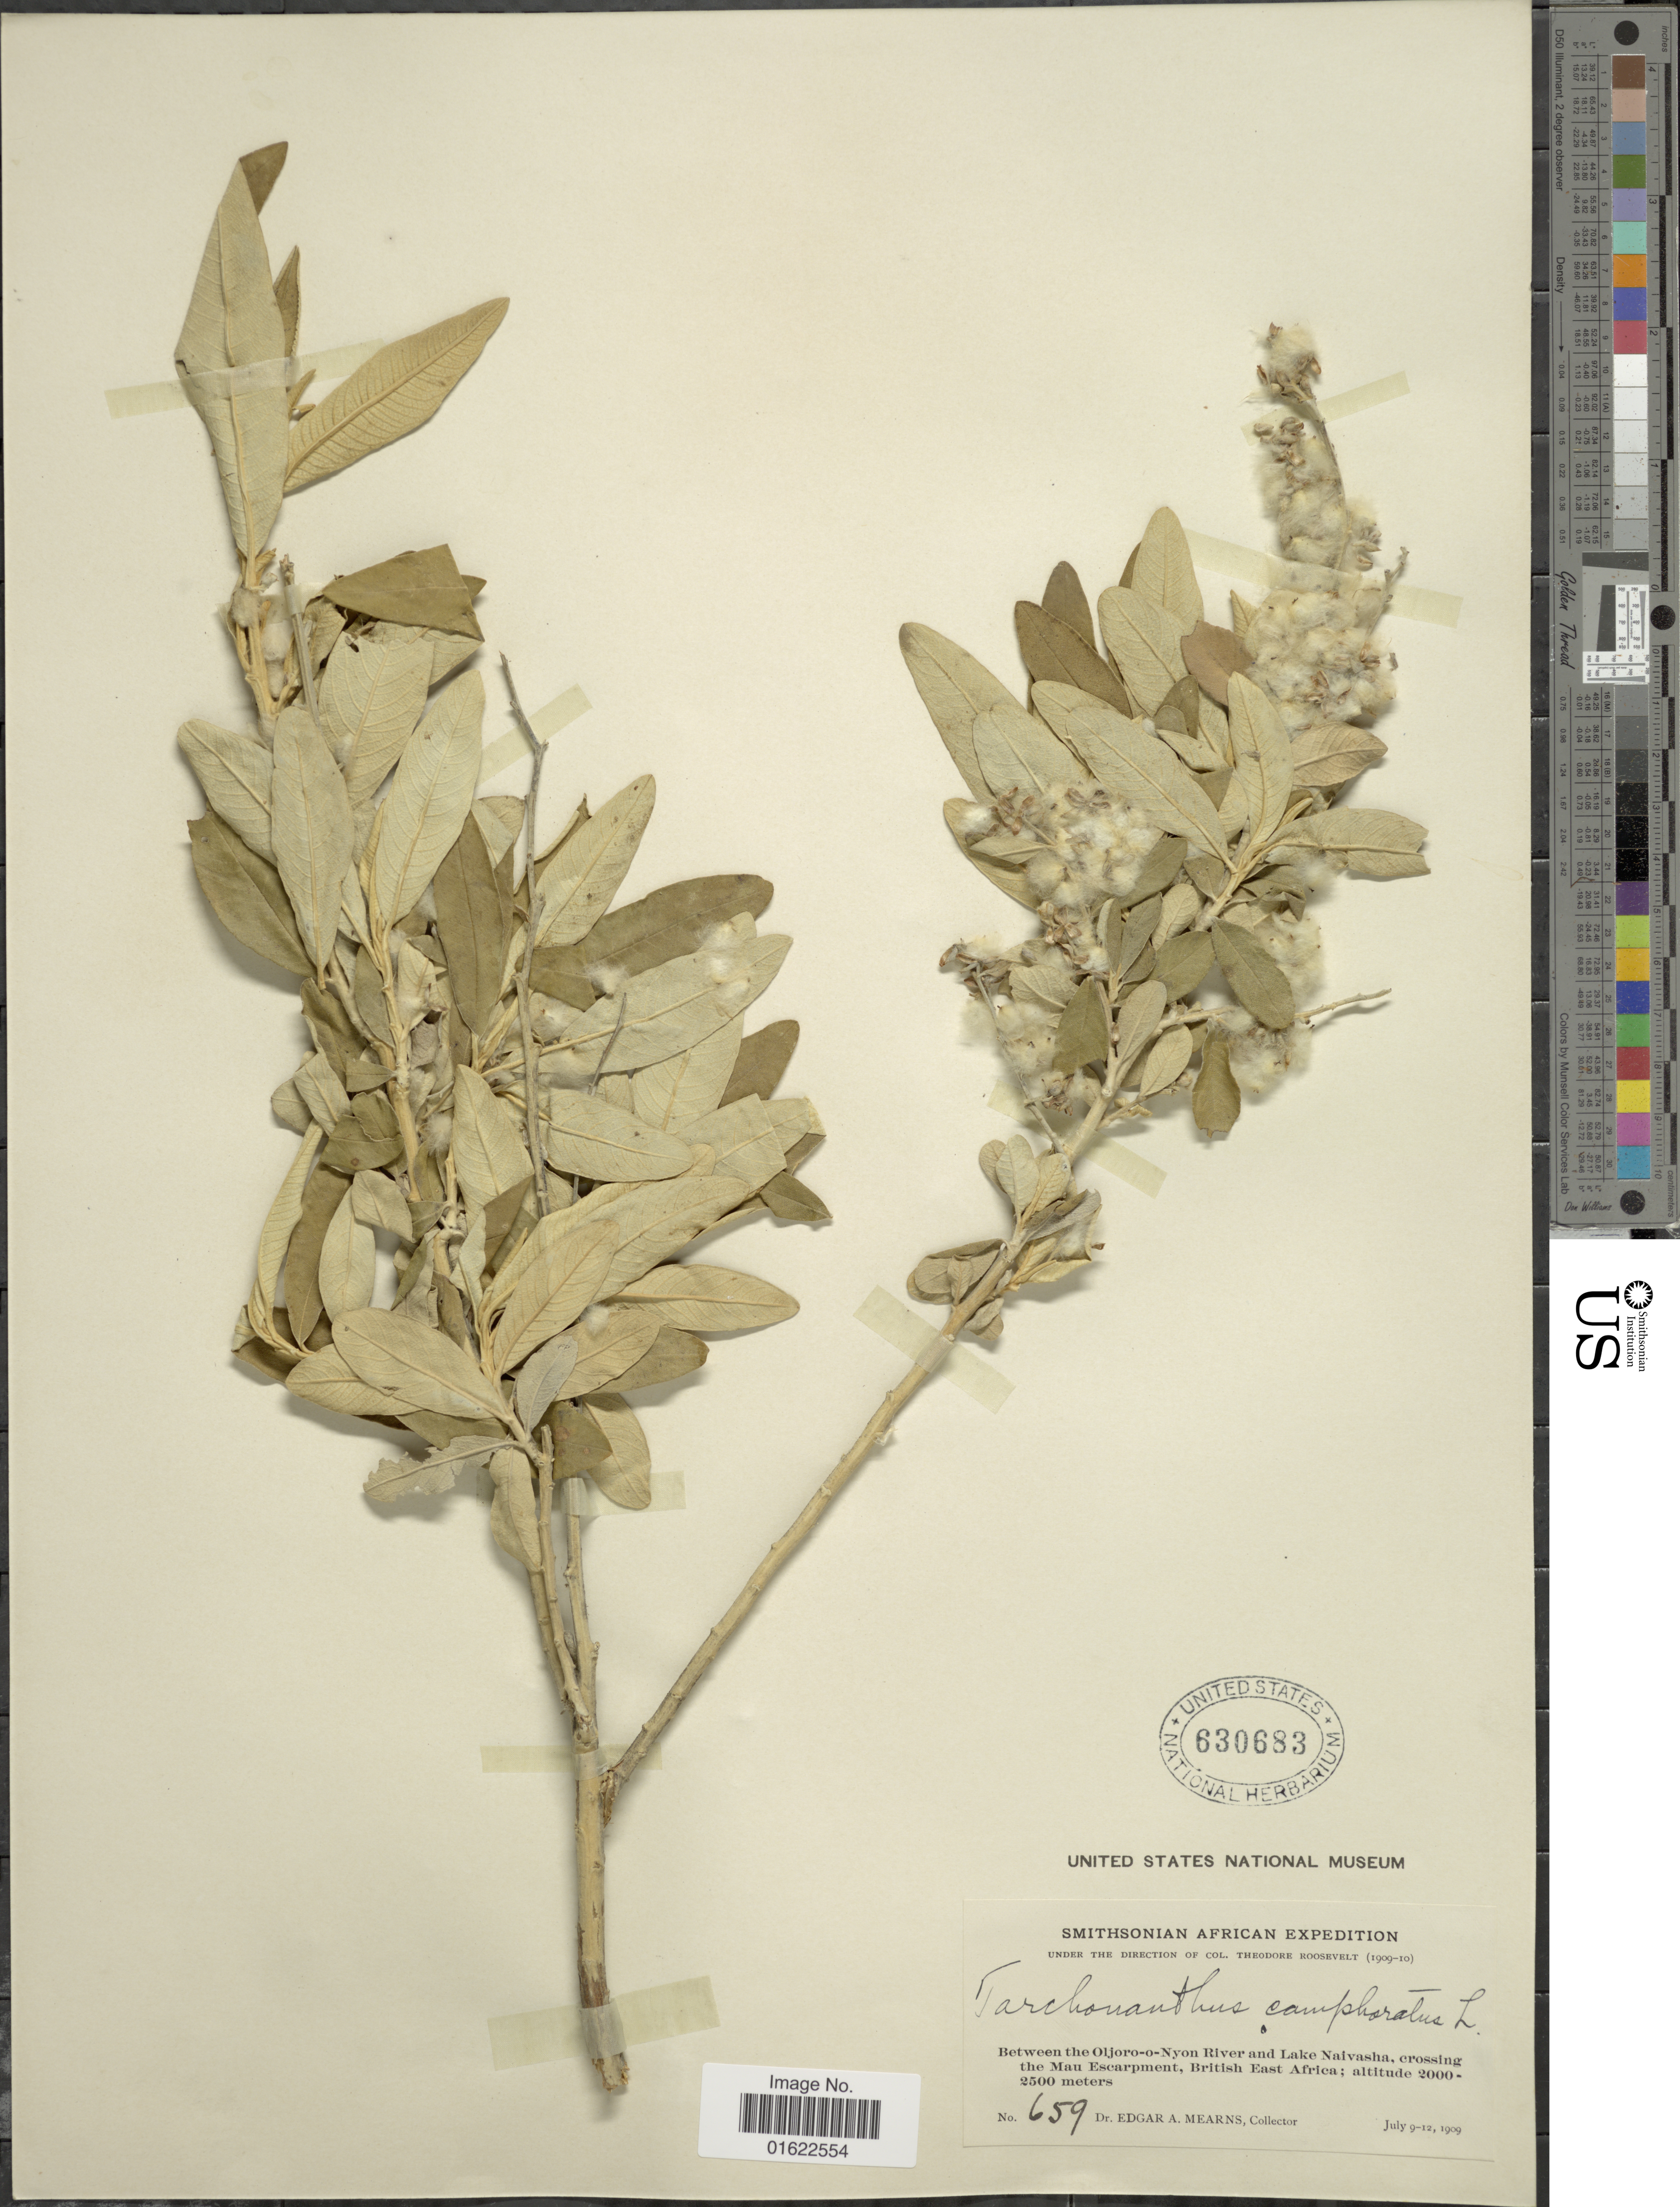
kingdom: Plantae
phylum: Tracheophyta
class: Magnoliopsida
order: Asterales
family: Asteraceae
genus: Tarchonanthus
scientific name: Tarchonanthus camphoratus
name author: L.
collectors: E. A. Mearns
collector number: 659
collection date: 1909-07-09/1909-07-12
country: Kenya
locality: Between the Oljoro-o-Nyon River and Lake Naivasha, crossing the Mau Escarpment, British East Africa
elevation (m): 2000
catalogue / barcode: US 630683